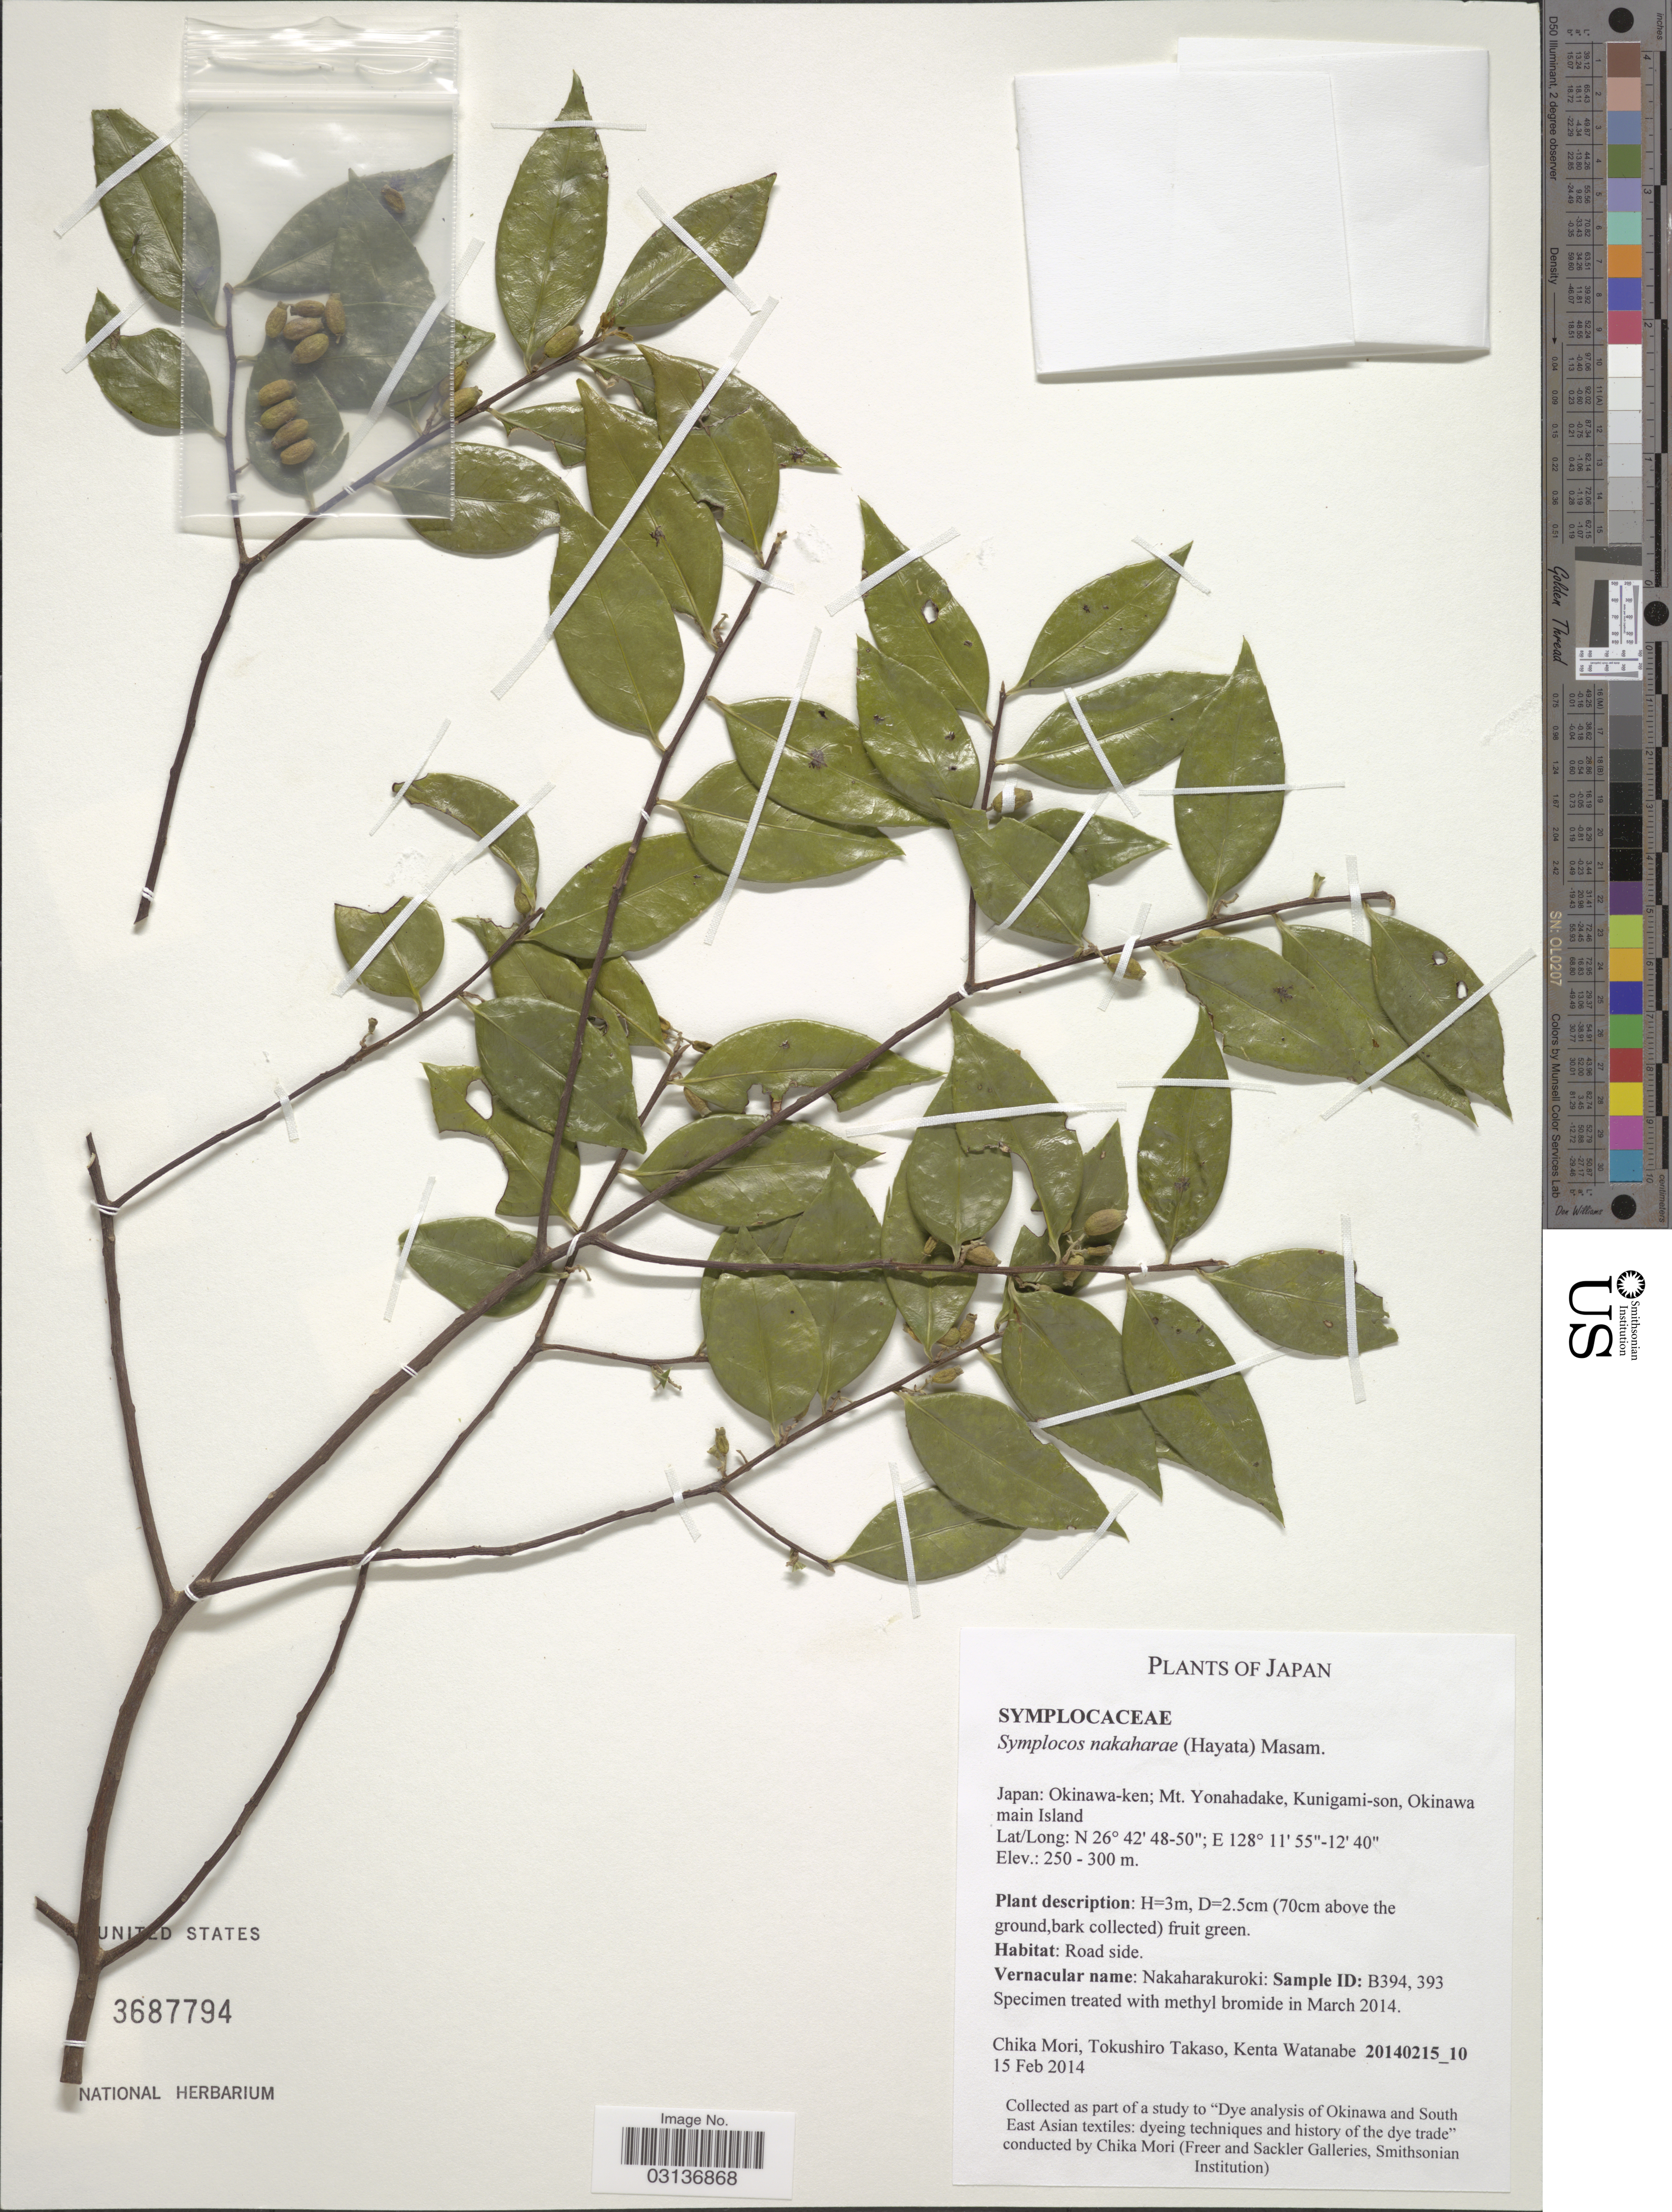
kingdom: Plantae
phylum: Tracheophyta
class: Magnoliopsida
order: Ericales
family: Symplocaceae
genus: Symplocos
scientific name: Symplocos nakaharae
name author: (Hayata) Masam.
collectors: C. Mori, T. Takaso & K. Watanabe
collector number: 20140215_10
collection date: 2014-02-15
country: Japan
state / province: Okinawa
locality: Okinawa-ken; Mt. Yonahadake, Kunigami-son, Okinawa main Island.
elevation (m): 250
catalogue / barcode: US 3687794